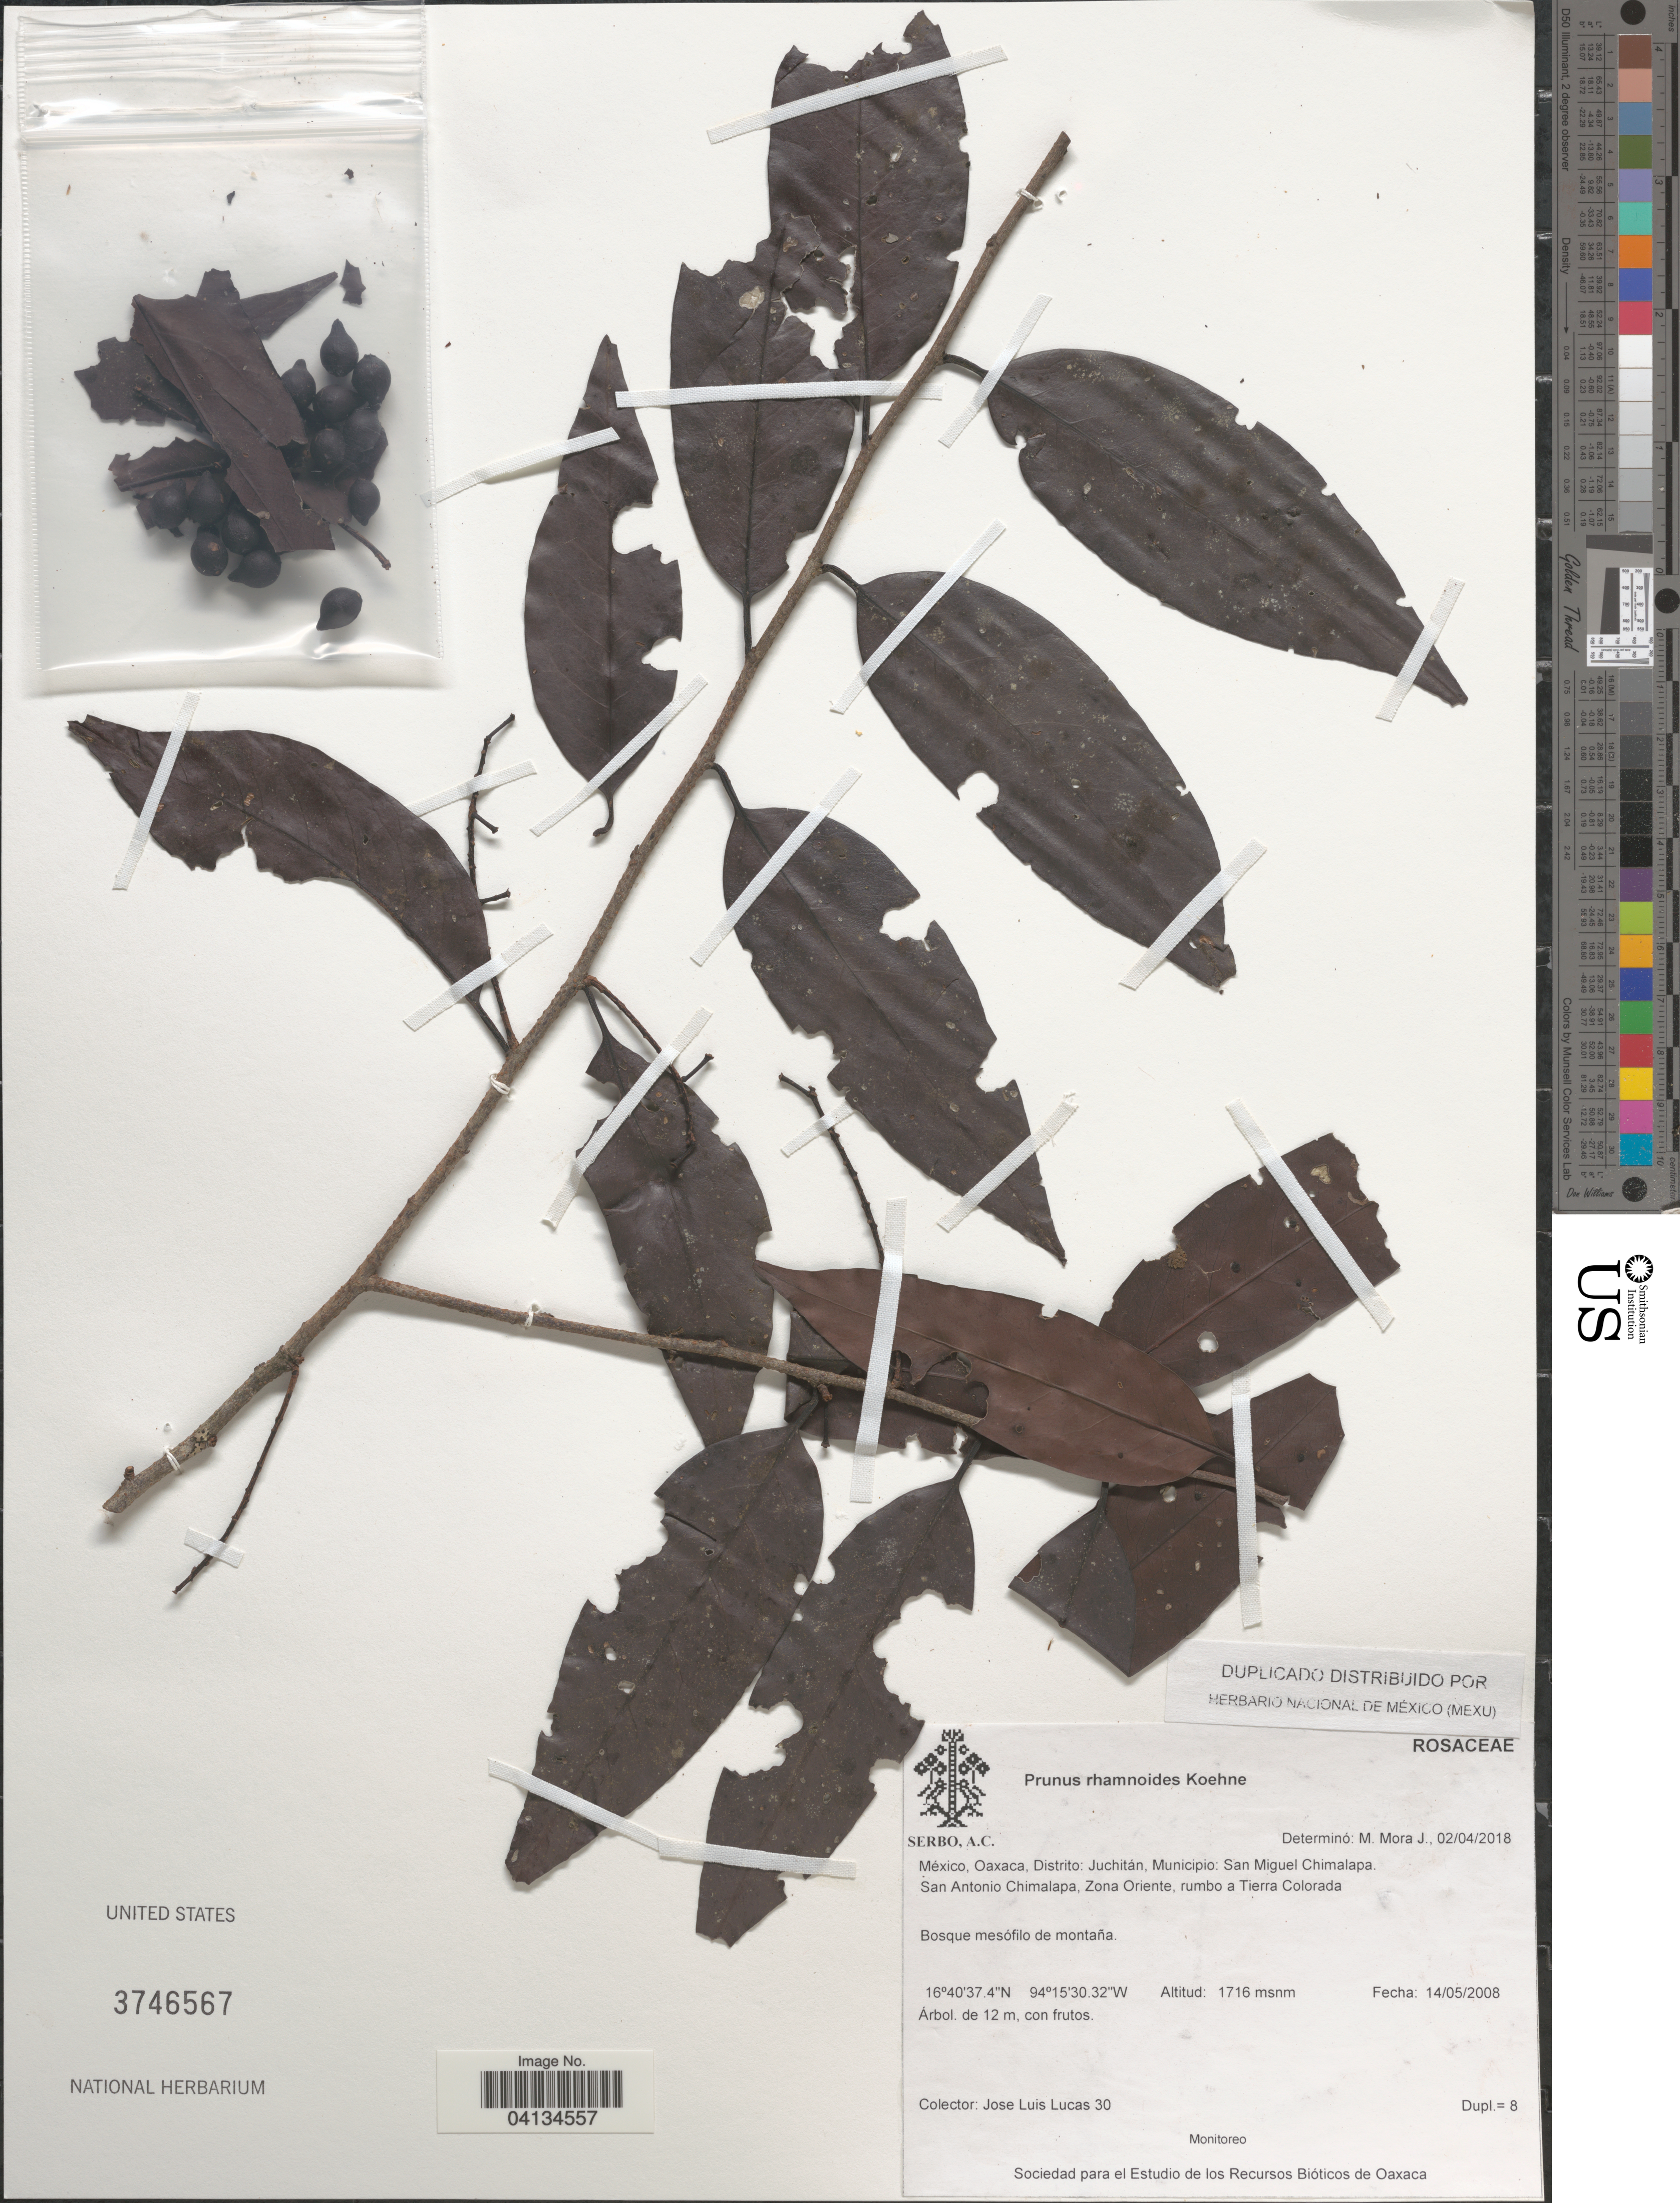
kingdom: Plantae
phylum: Tracheophyta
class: Magnoliopsida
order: Rosales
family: Rosaceae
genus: Prunus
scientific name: Prunus rhamnoides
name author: Koehne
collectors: J. Lucas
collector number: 30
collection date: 2008-05-14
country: Mexico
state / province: Oaxaca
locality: Distrito: Juchitán, Municipio: San Miguel Chimalapa. San Antonio Chimalapa, Zone Oriente, rumbo a Tierra Colorada.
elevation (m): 1716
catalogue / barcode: US 3746567